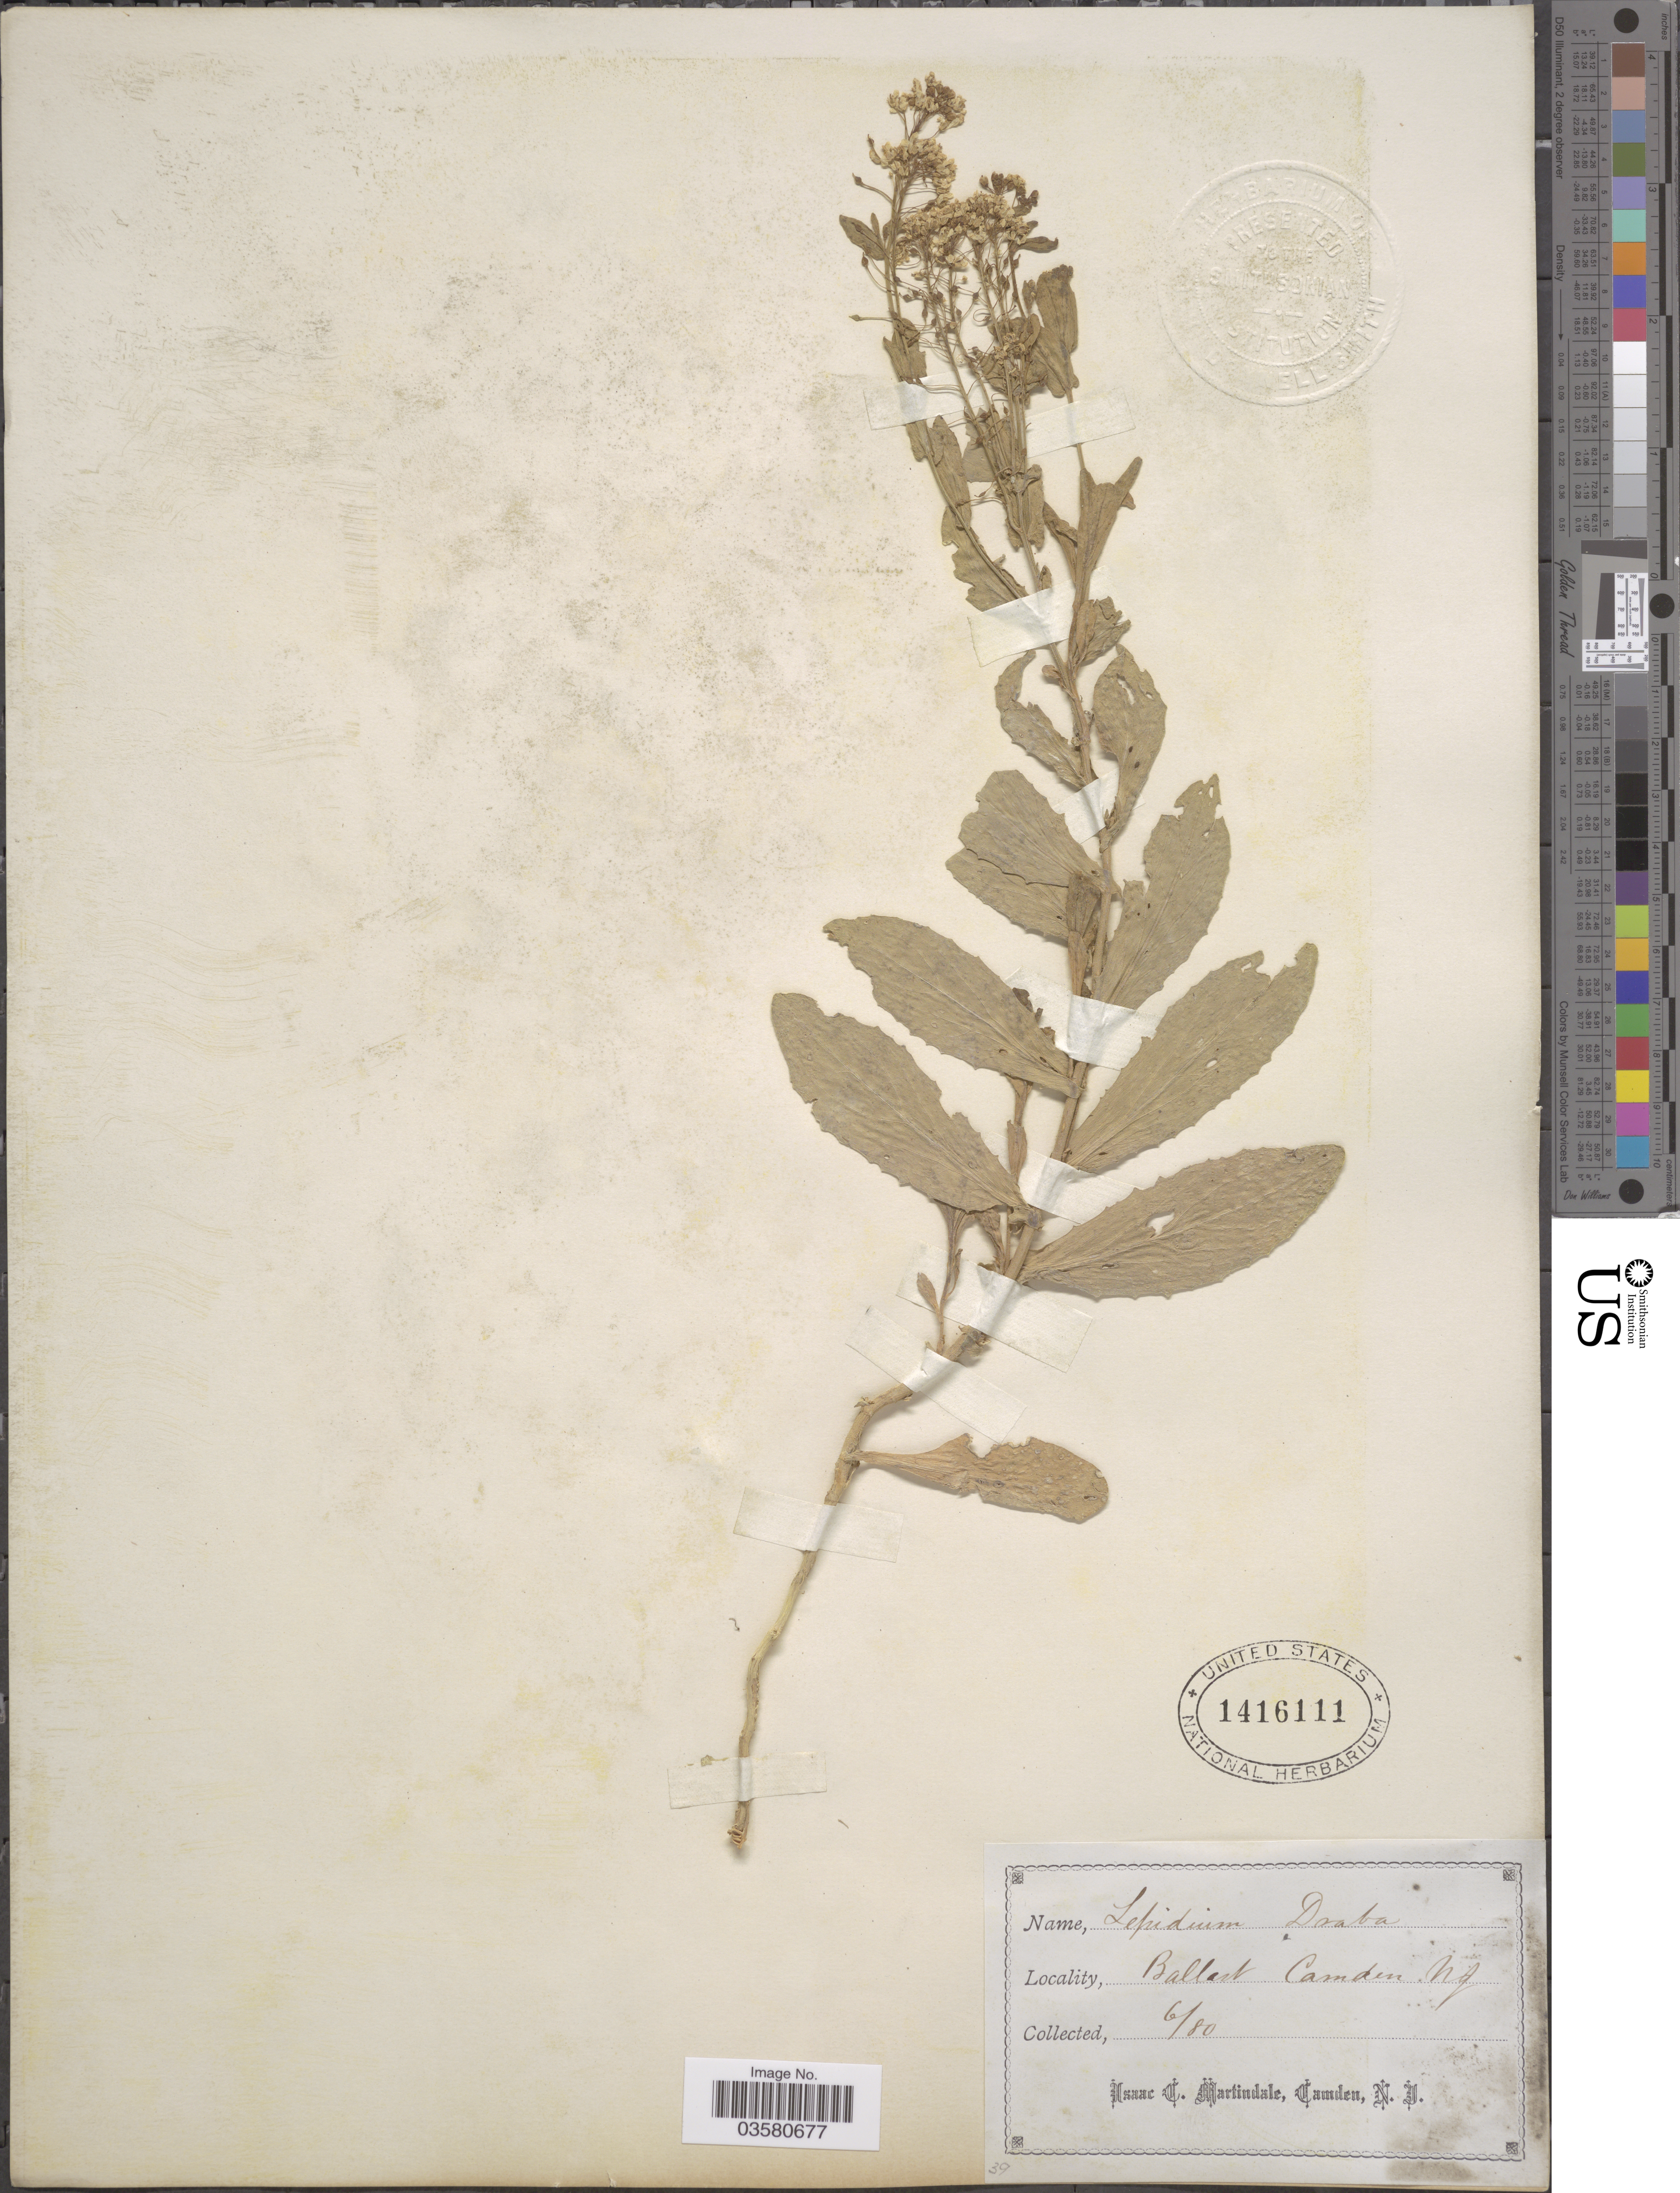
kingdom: Plantae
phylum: Tracheophyta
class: Magnoliopsida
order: Brassicales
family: Brassicaceae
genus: Cardaria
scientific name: Cardaria draba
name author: (L.) Desv.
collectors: I. C. Martindale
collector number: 39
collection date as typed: Transcribed d/m/y: /6/80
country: United States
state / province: New Jersey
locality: Ballast Camden.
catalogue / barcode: US 1416111